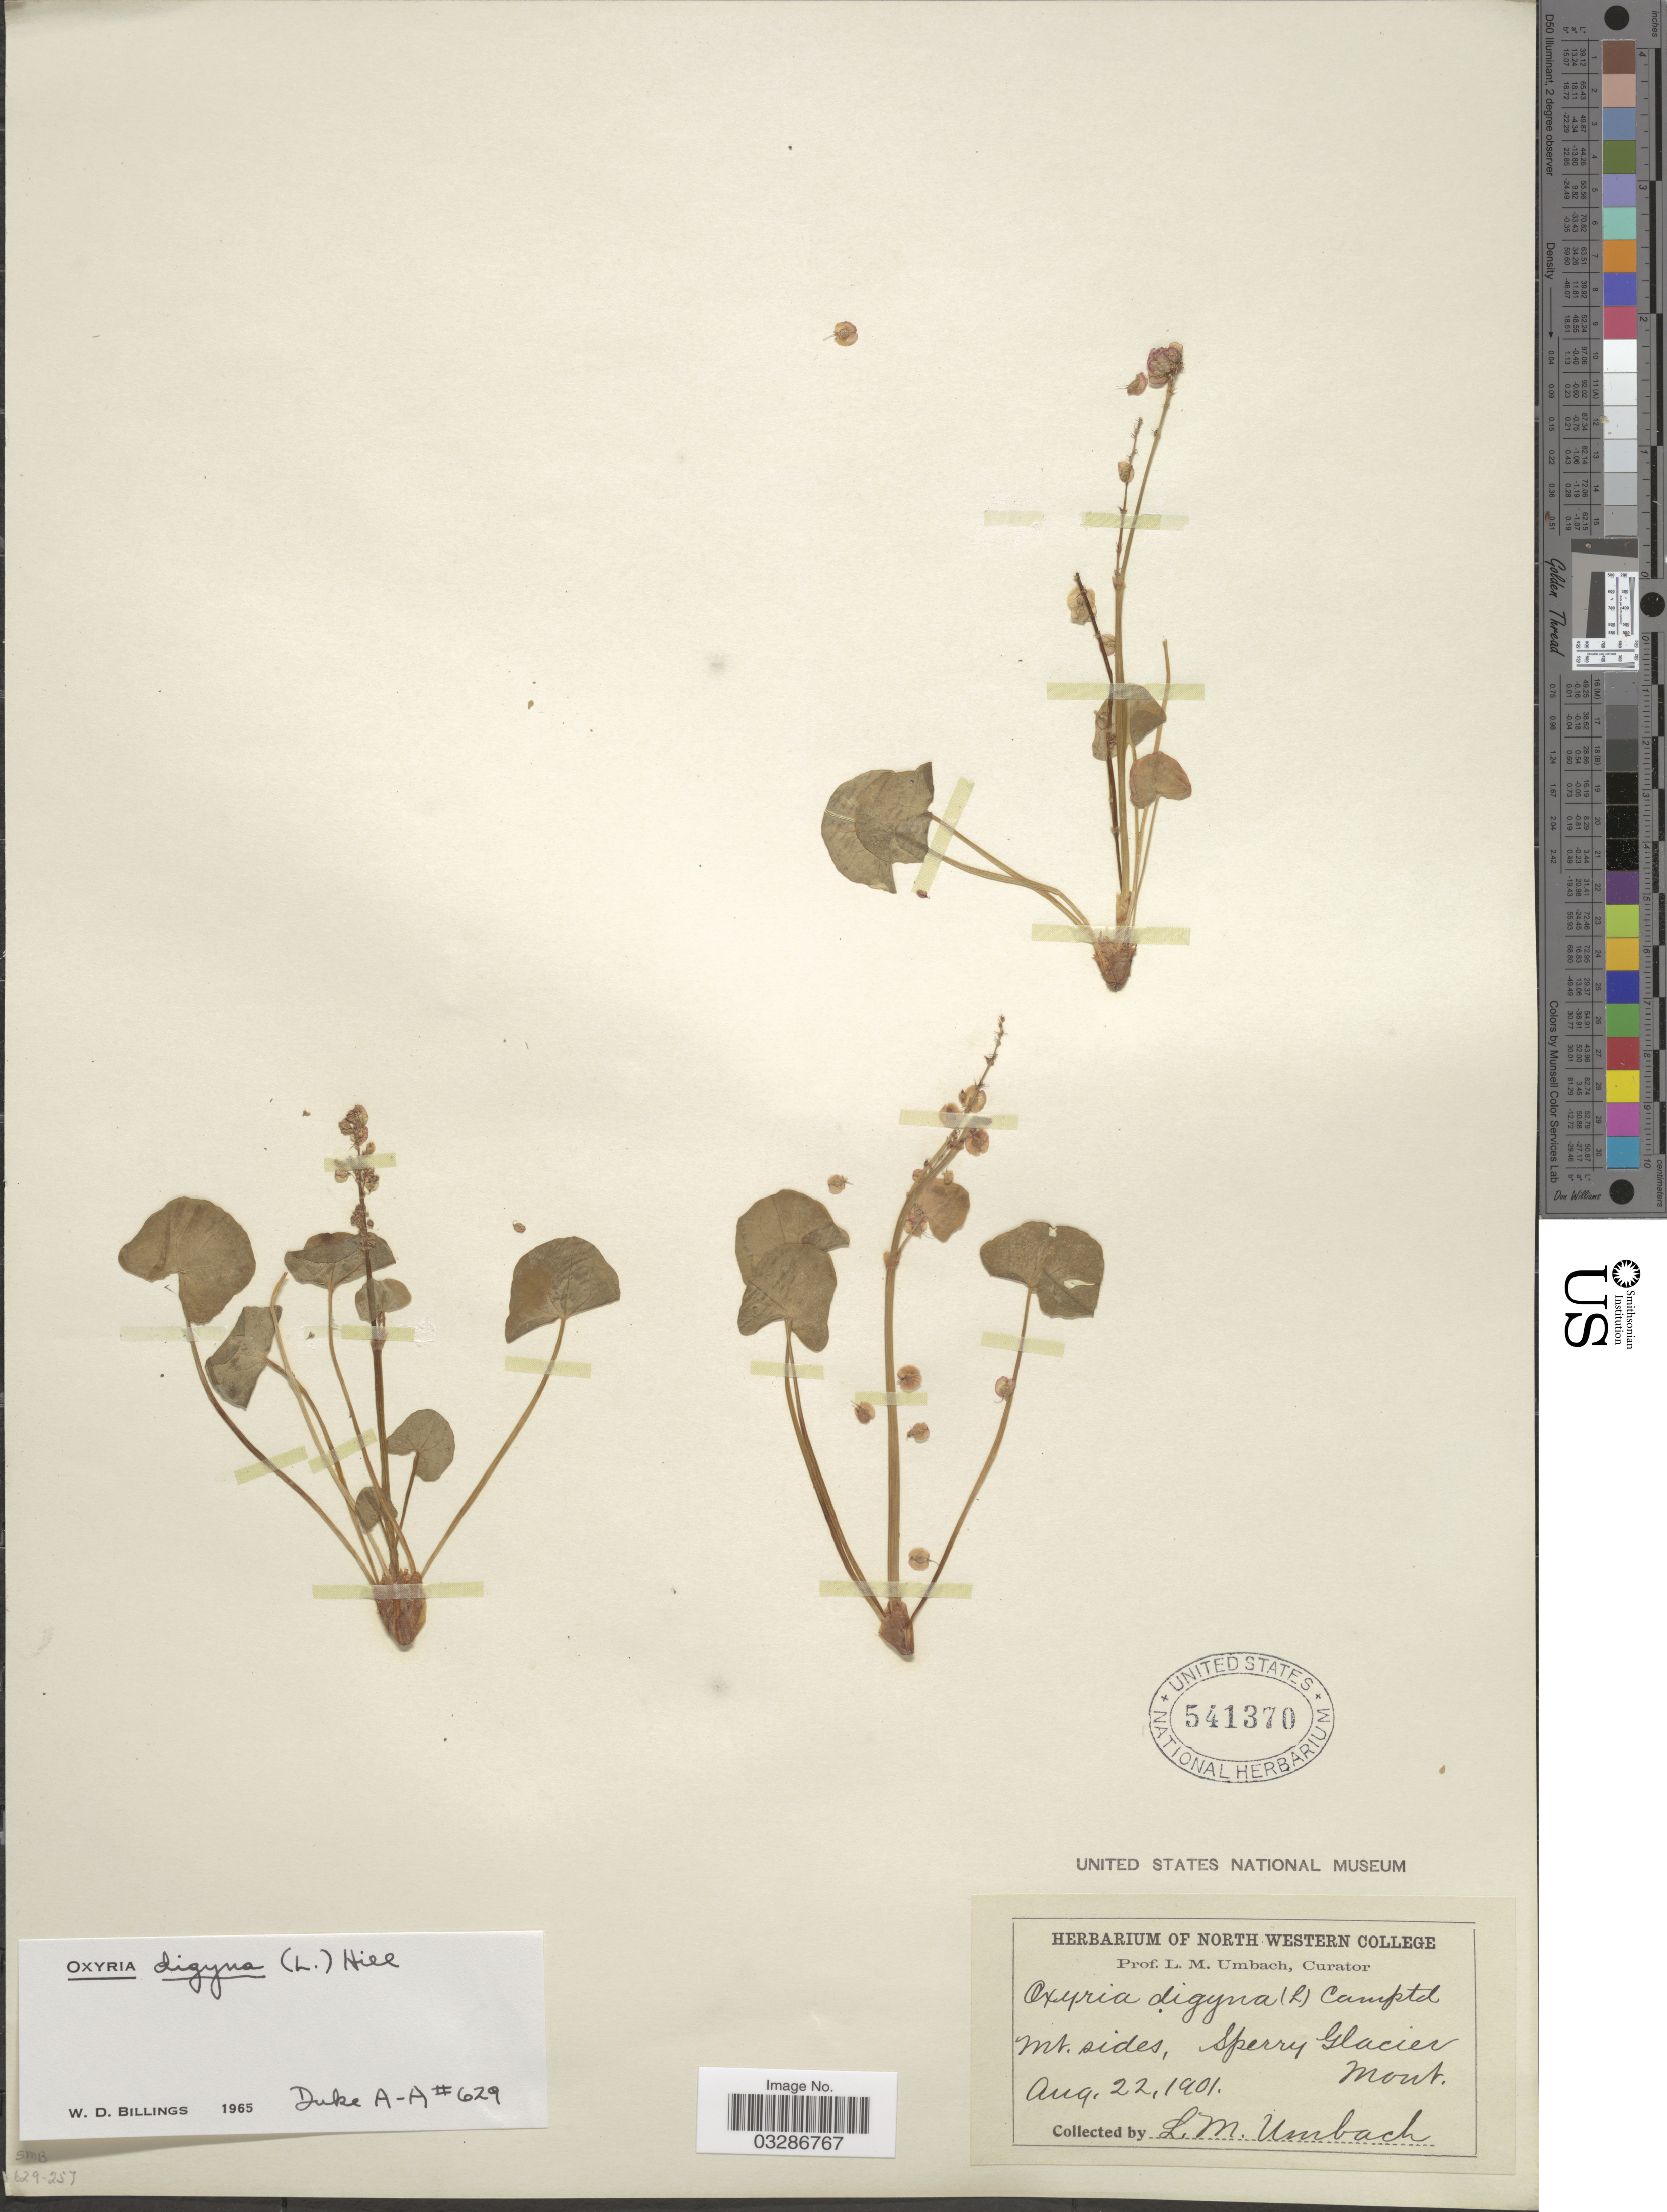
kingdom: Plantae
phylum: Tracheophyta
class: Magnoliopsida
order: Caryophyllales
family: Polygonaceae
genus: Oxyria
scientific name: Oxyria digyna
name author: (L.) Hill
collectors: L. M. Umbach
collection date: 1901-08-22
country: United States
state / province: Montana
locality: Mt. sides, Sperry Glacier.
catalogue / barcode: US 541370